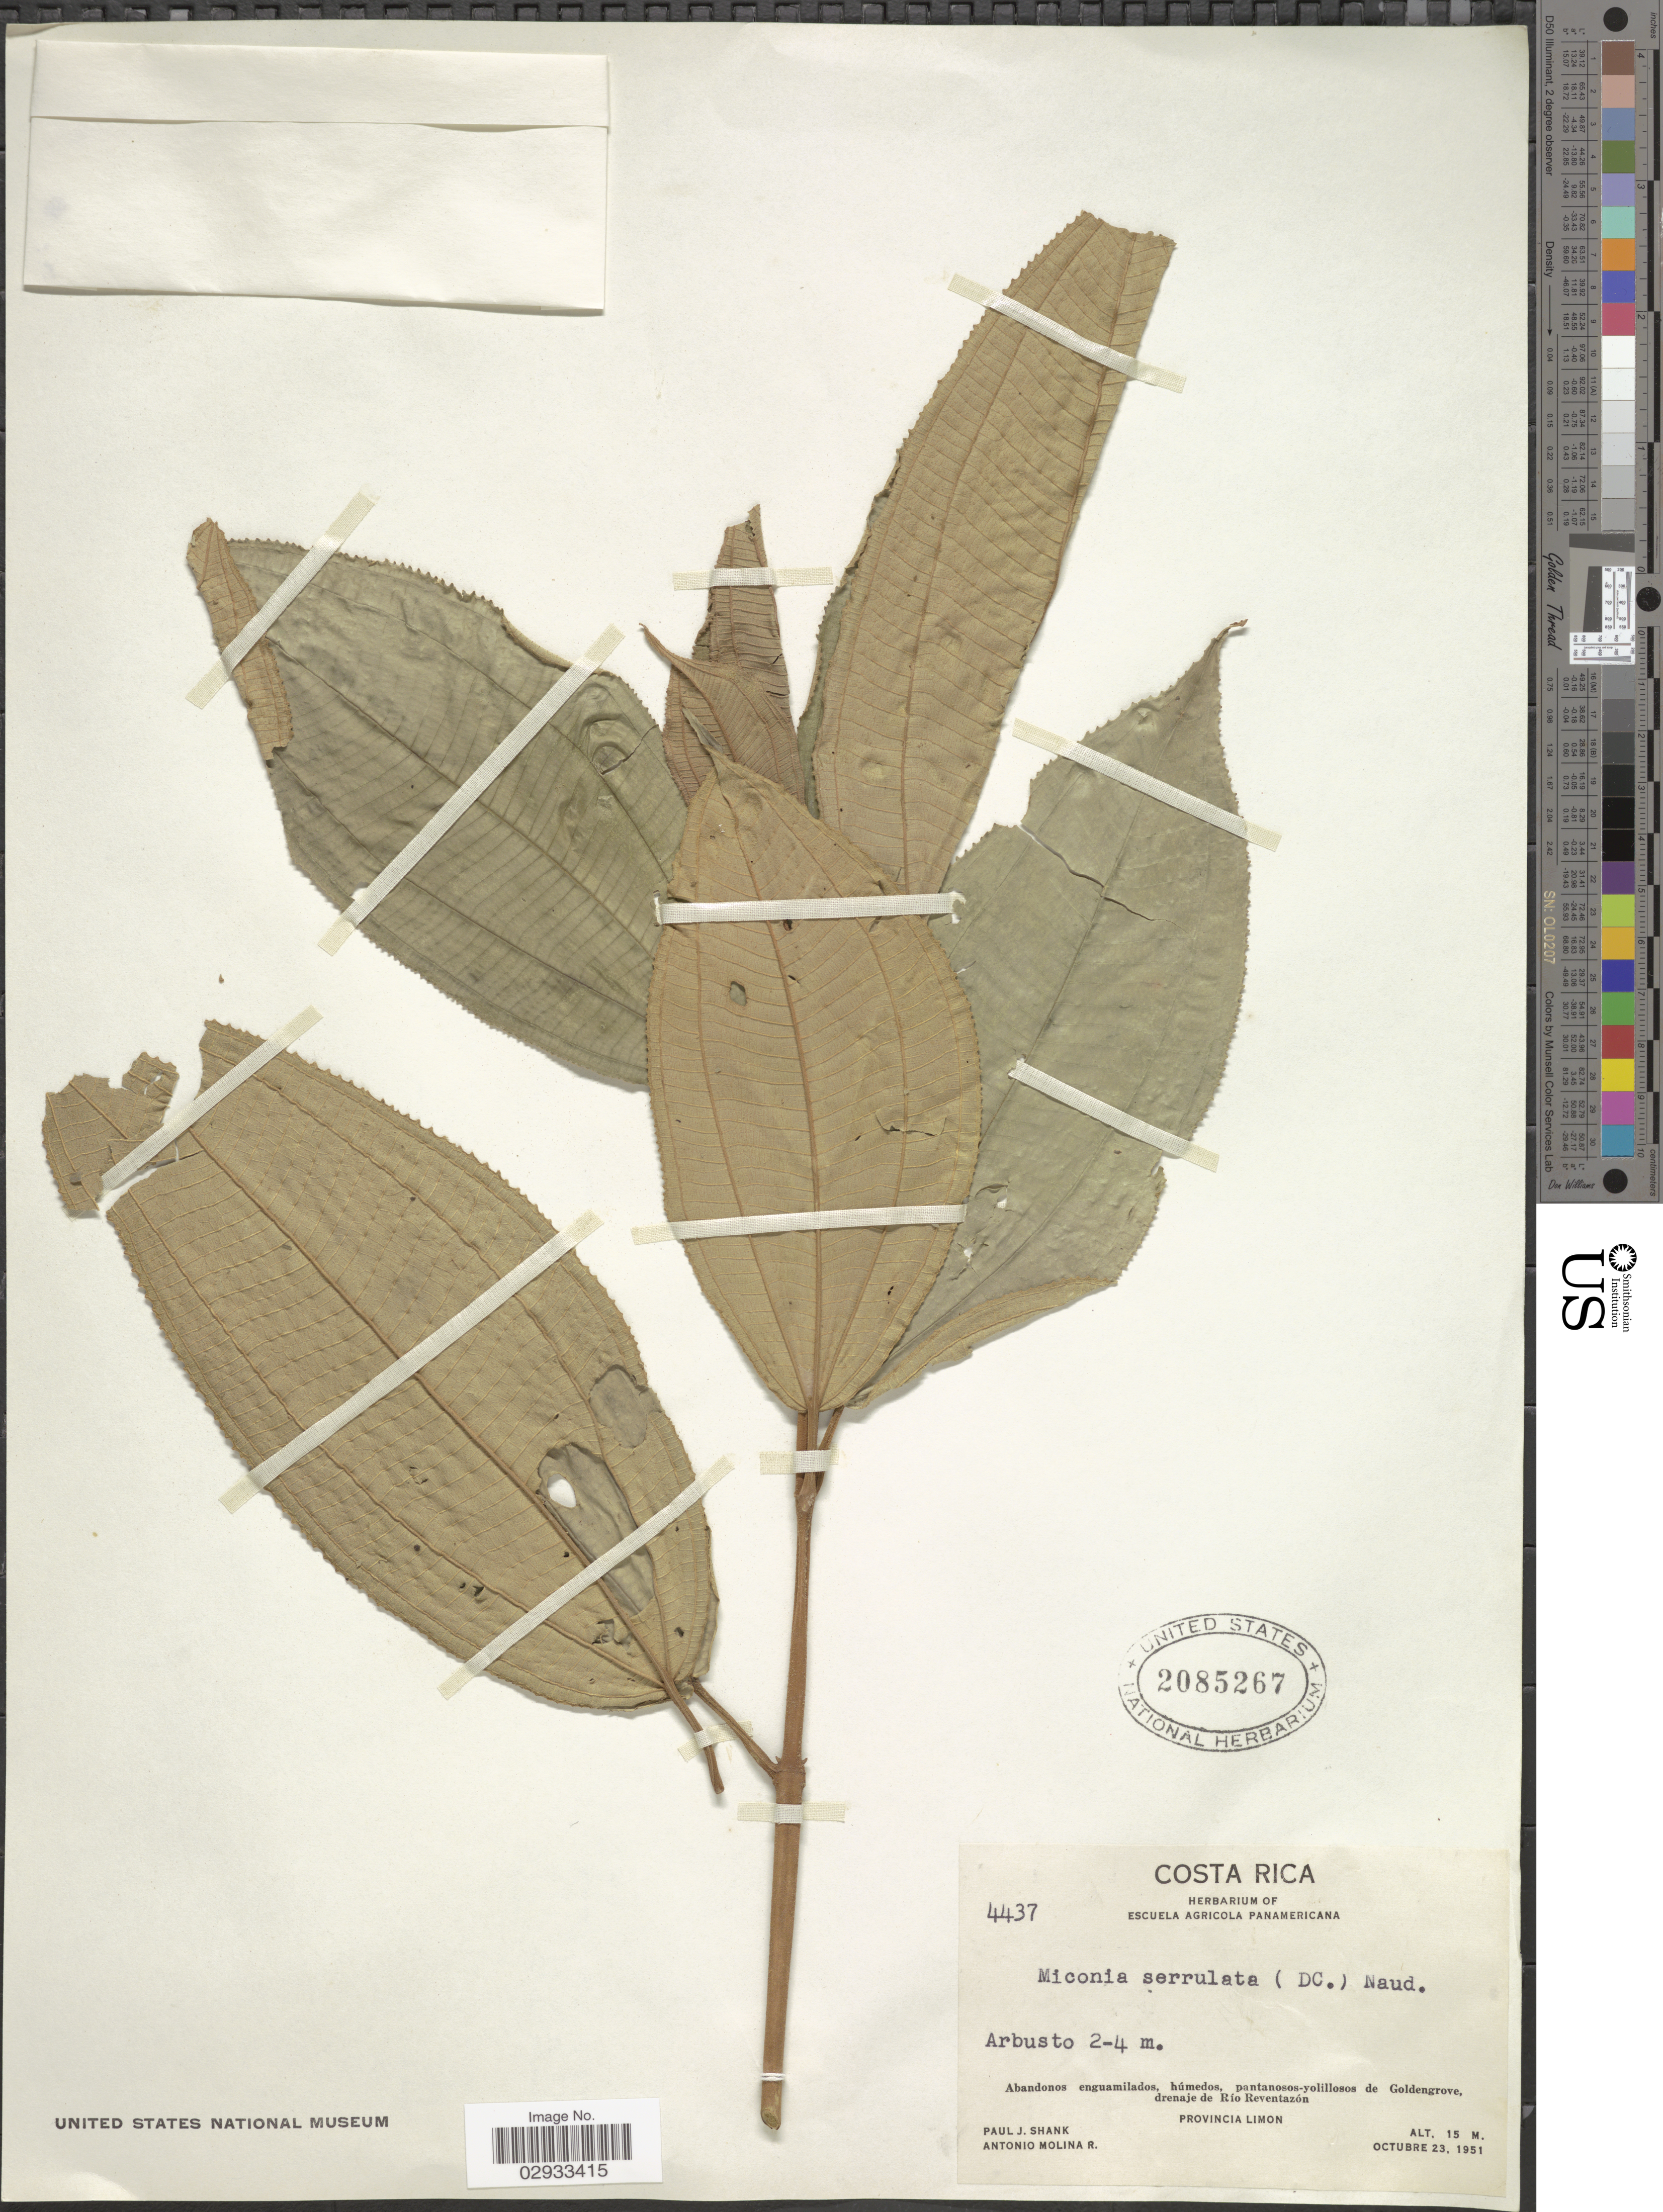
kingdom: Plantae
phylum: Tracheophyta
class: Magnoliopsida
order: Myrtales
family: Melastomataceae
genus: Miconia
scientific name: Miconia serrulata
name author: (DC.) Naudin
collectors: P. J. Shank & A. Molina R.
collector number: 4437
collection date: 1951-10-23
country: Costa Rica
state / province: Limón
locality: Goldengrove, drenaje de Río Reventazón.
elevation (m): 15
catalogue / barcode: US 2085267